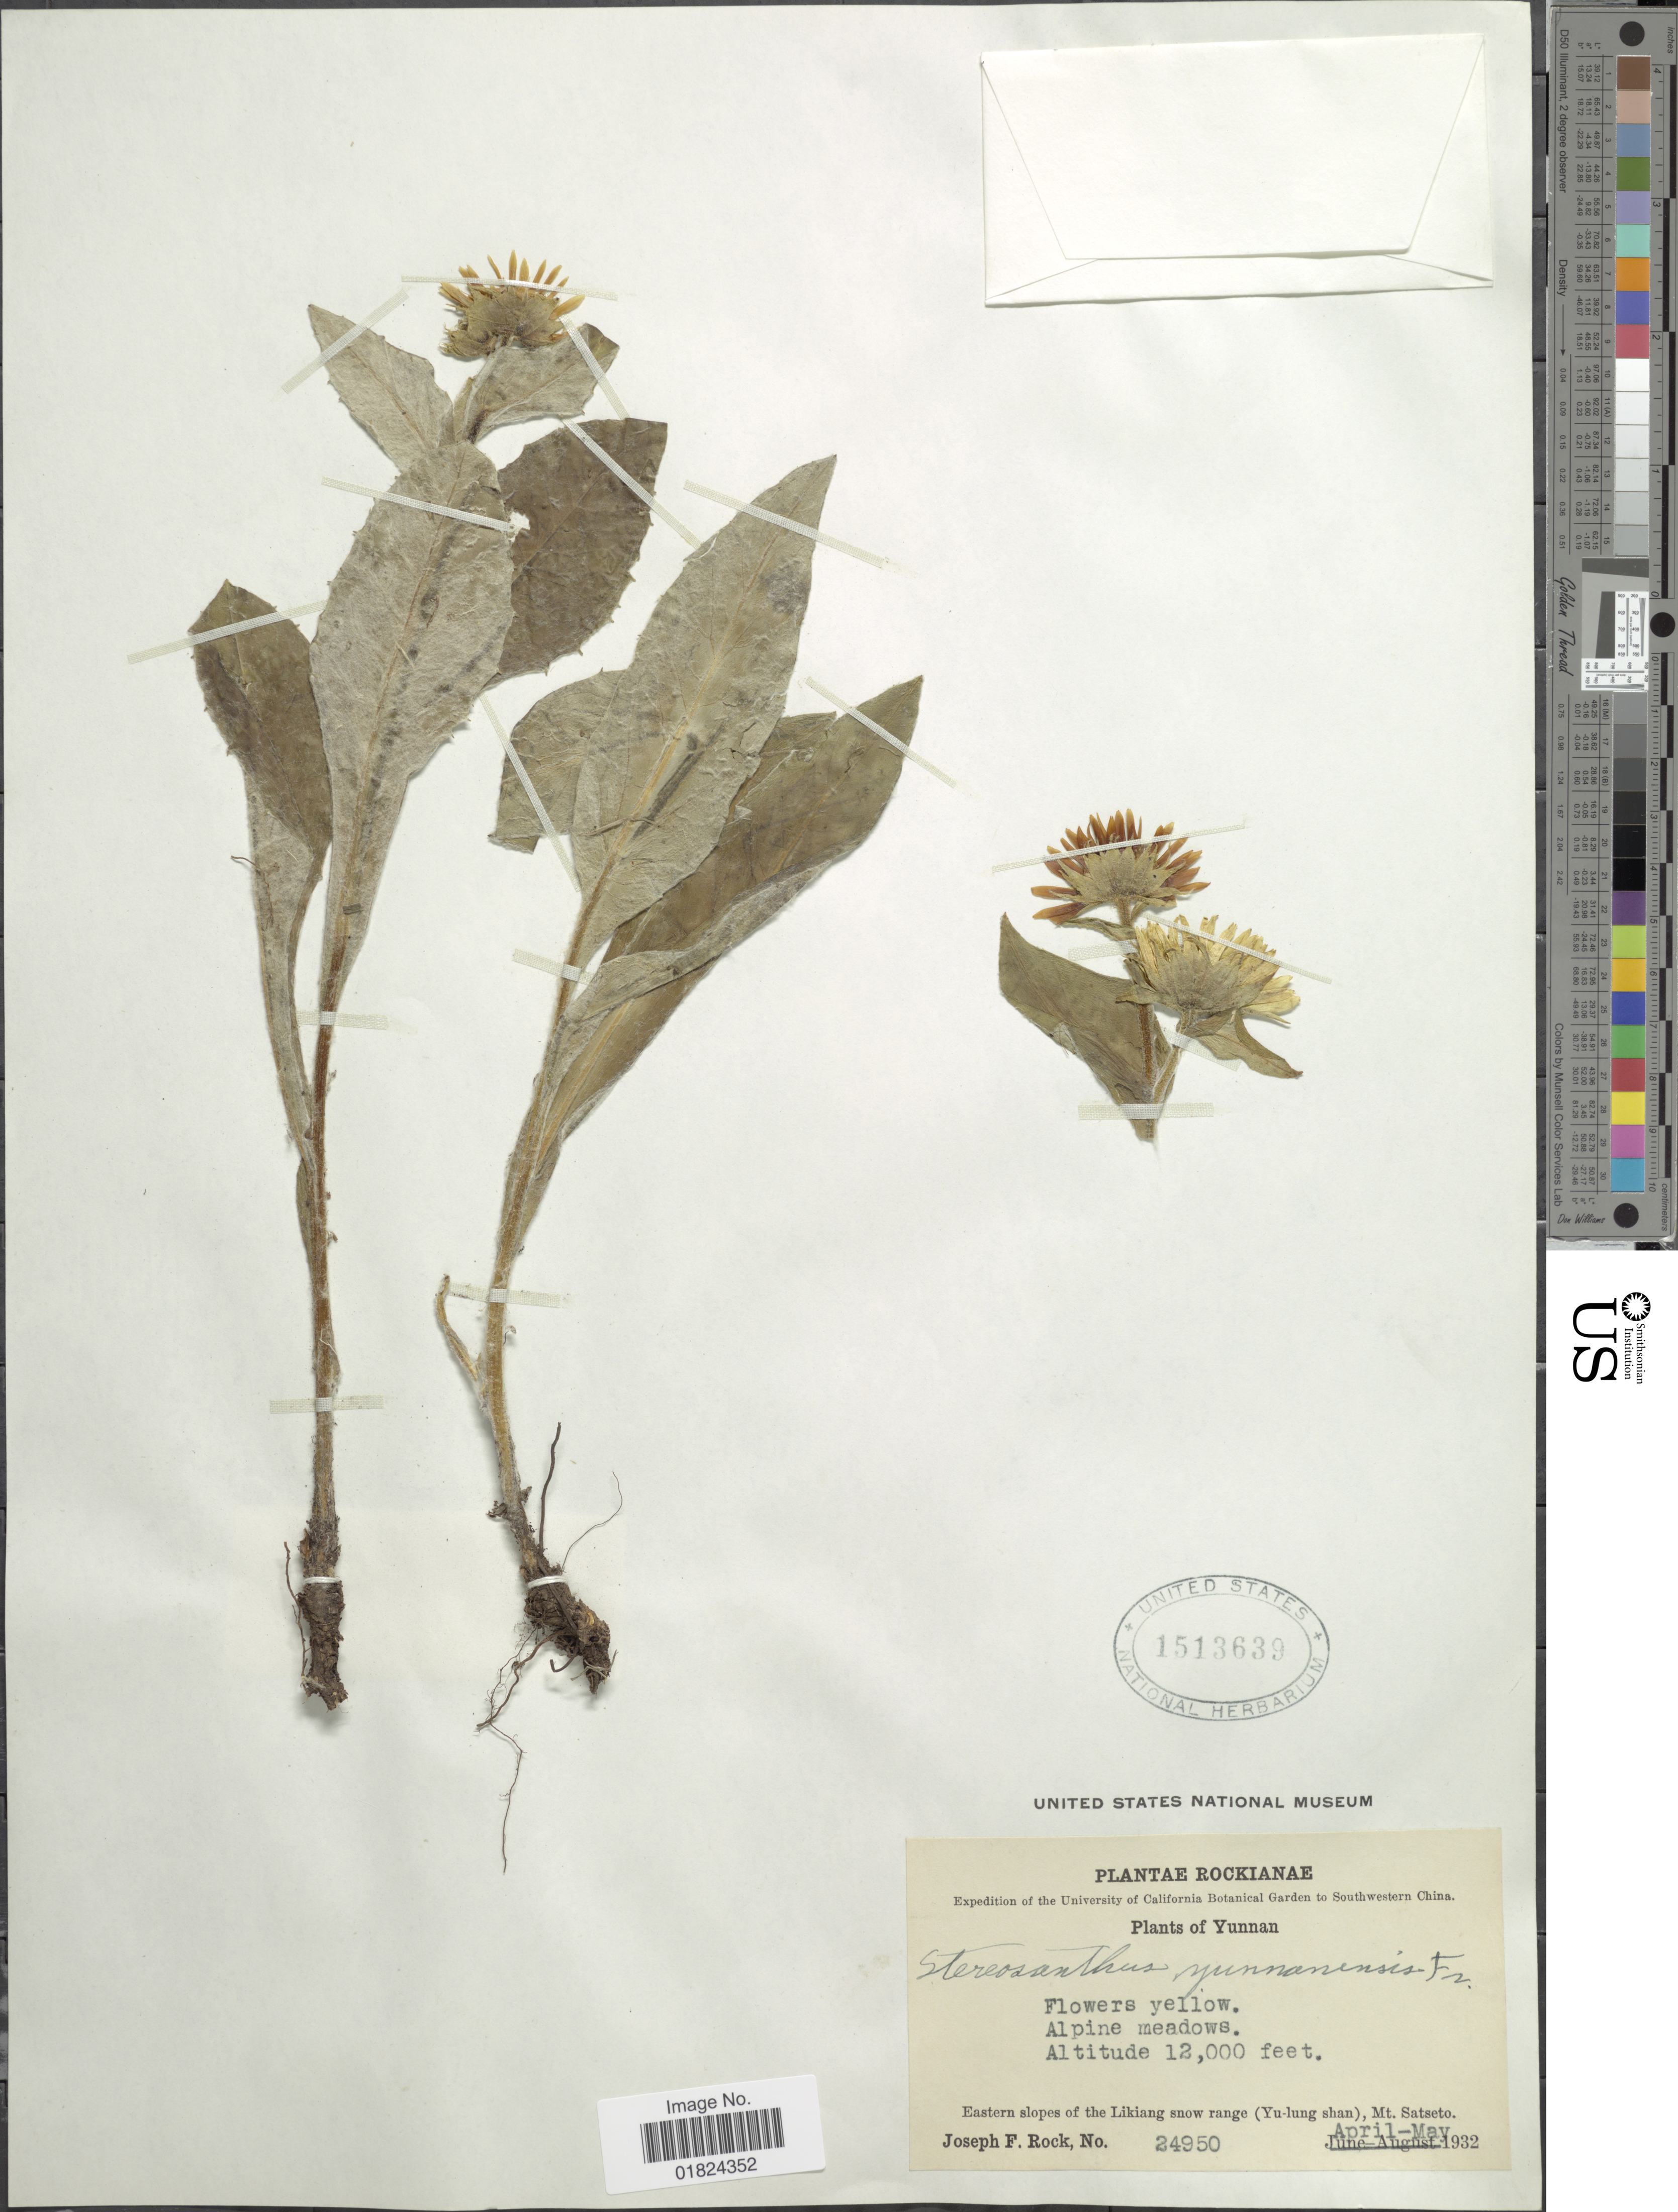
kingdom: Plantae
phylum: Tracheophyta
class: Magnoliopsida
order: Asterales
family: Asteraceae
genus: Stereosanthus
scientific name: Stereosanthus yunnanensis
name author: (L.) Fr.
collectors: J. F. Rock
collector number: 24950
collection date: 1932-04/1932-05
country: China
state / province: Yunnan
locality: Southwestern China, eastern slopes of the Likiang snow range (Yu-lung shan), Mt. Satseto.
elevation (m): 3658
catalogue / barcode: US 1513639